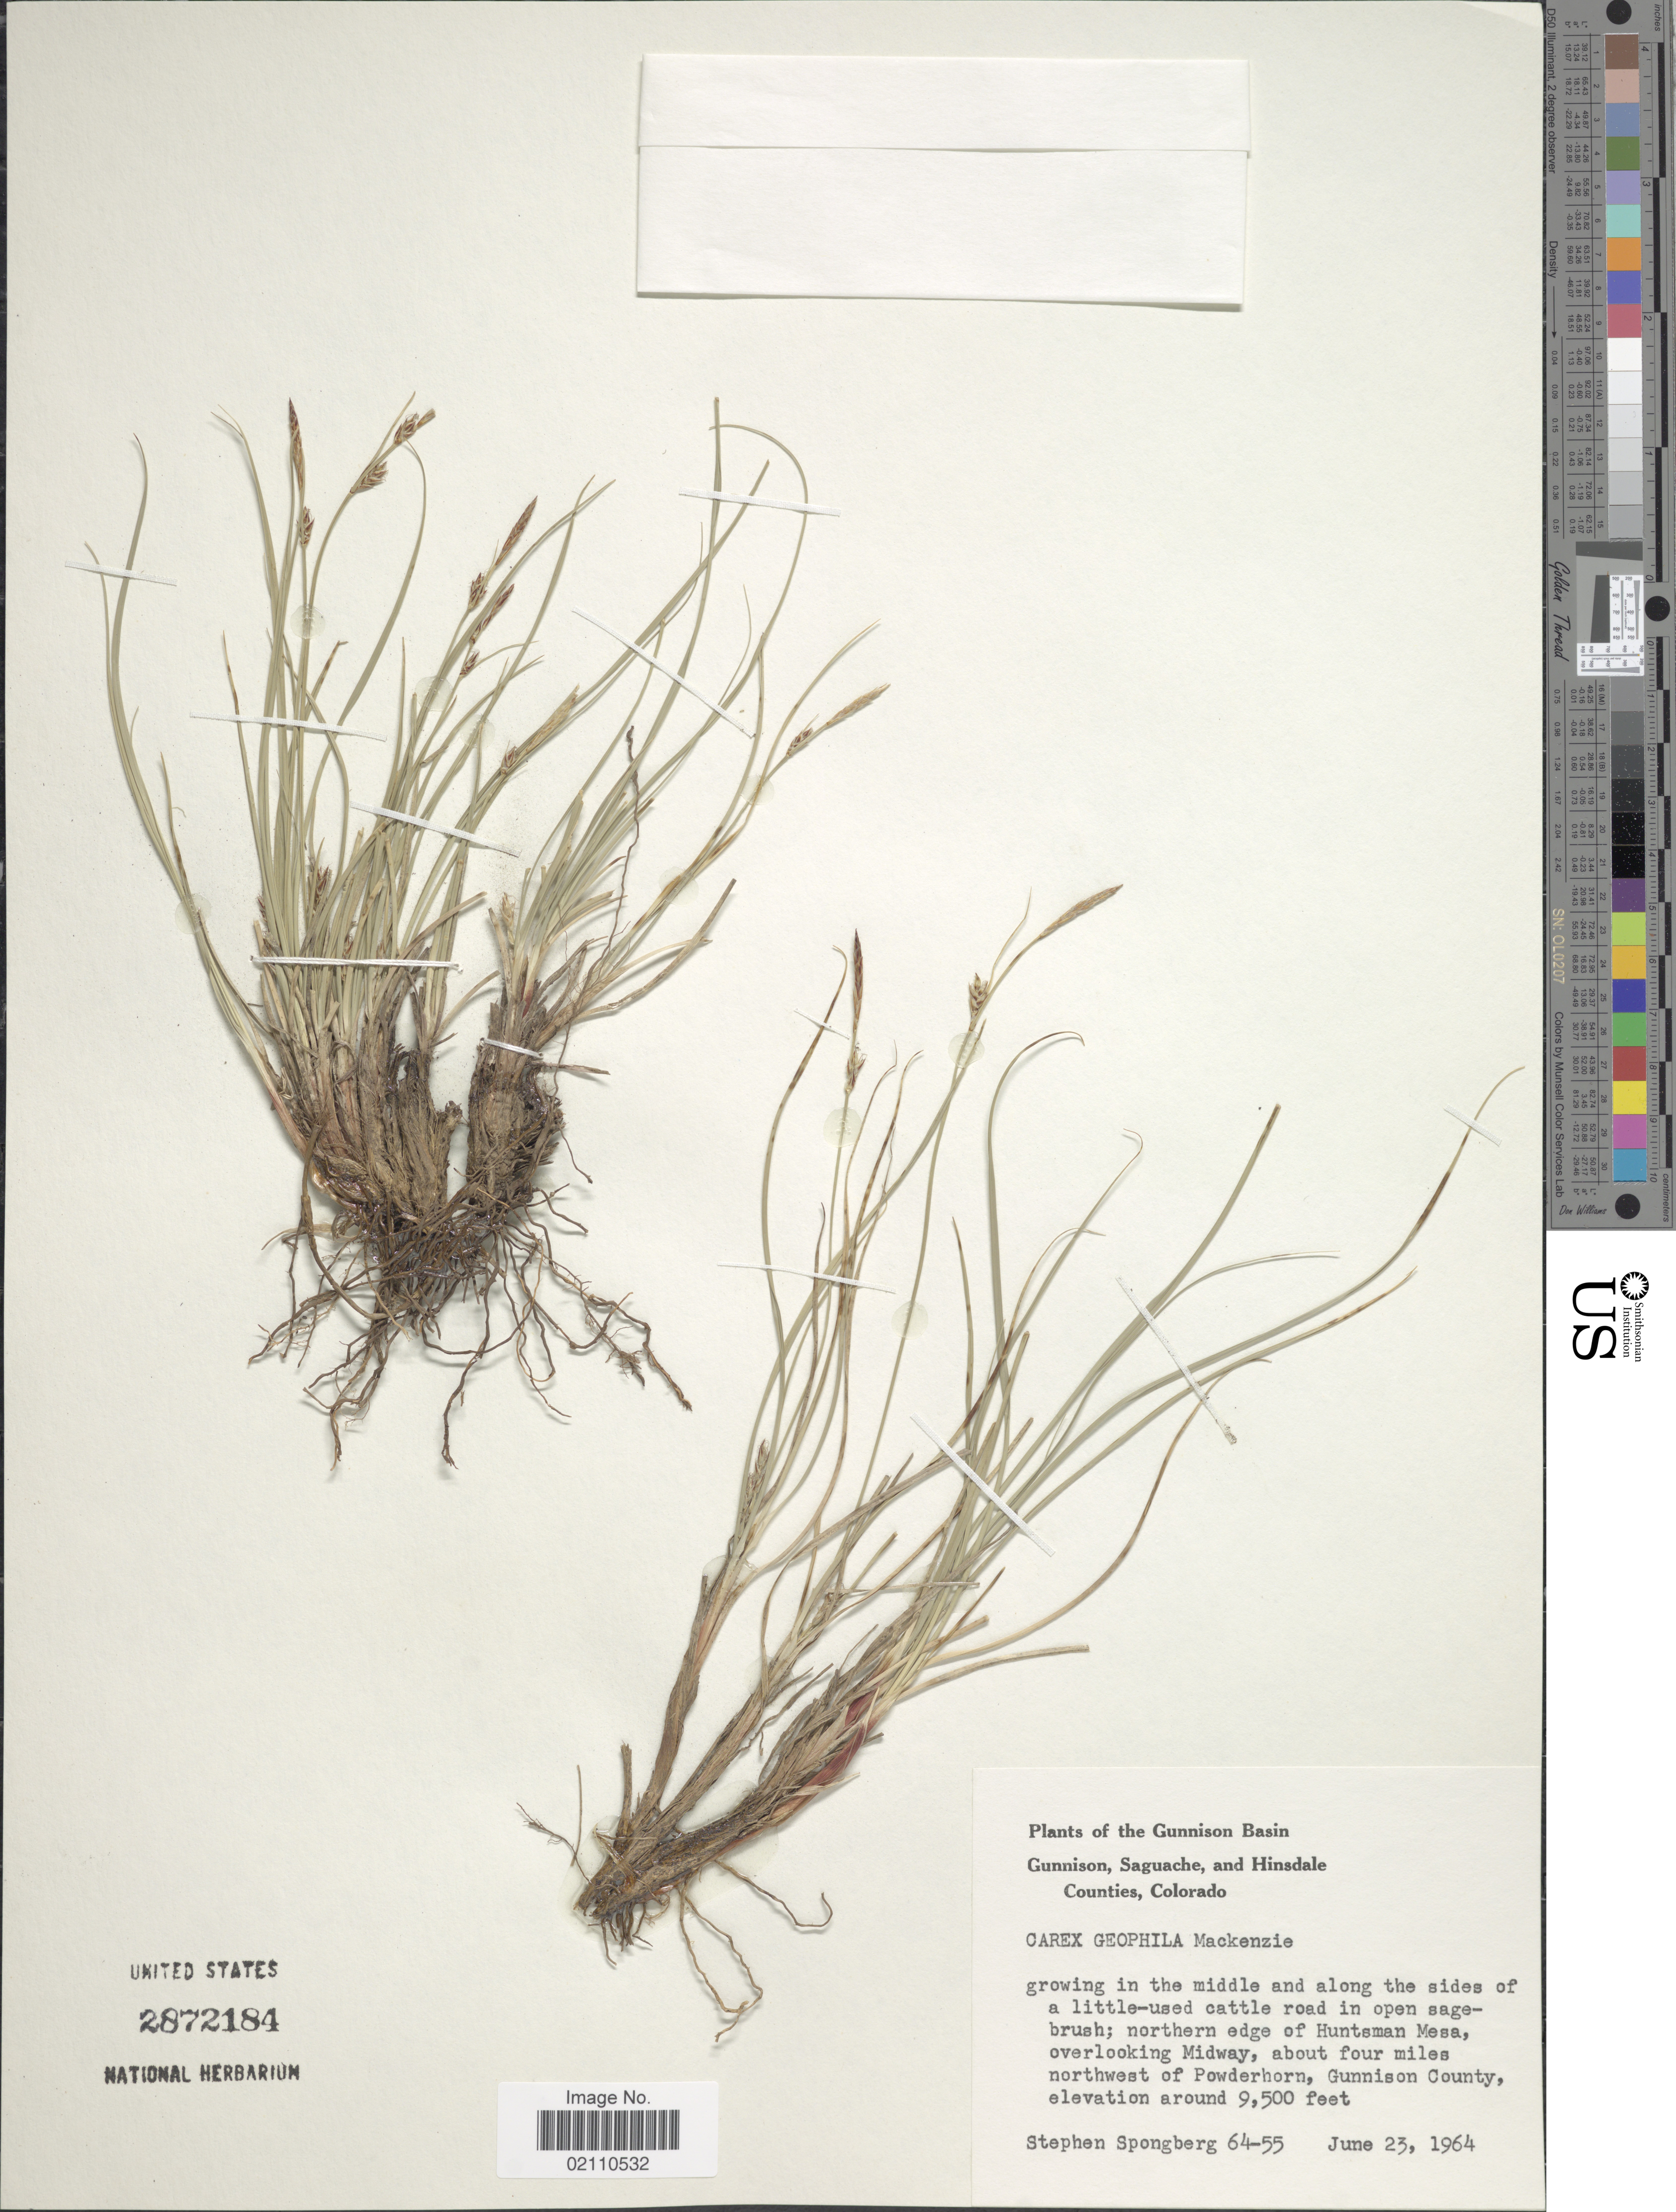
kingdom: Plantae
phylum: Tracheophyta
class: Liliopsida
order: Poales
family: Cyperaceae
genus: Carex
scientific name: Carex geophila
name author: Mack.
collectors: S. A.Spongberg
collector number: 64-55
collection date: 1964-06-23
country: United States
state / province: Colorado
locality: Gunnison Basin, Gunnison, Saguache, and Hisndale Counties, northern edge of Huntsman Mesa, overlooking Midway, about four miles northwest of Powderhorn, Gunnison County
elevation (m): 2896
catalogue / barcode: US 2872184